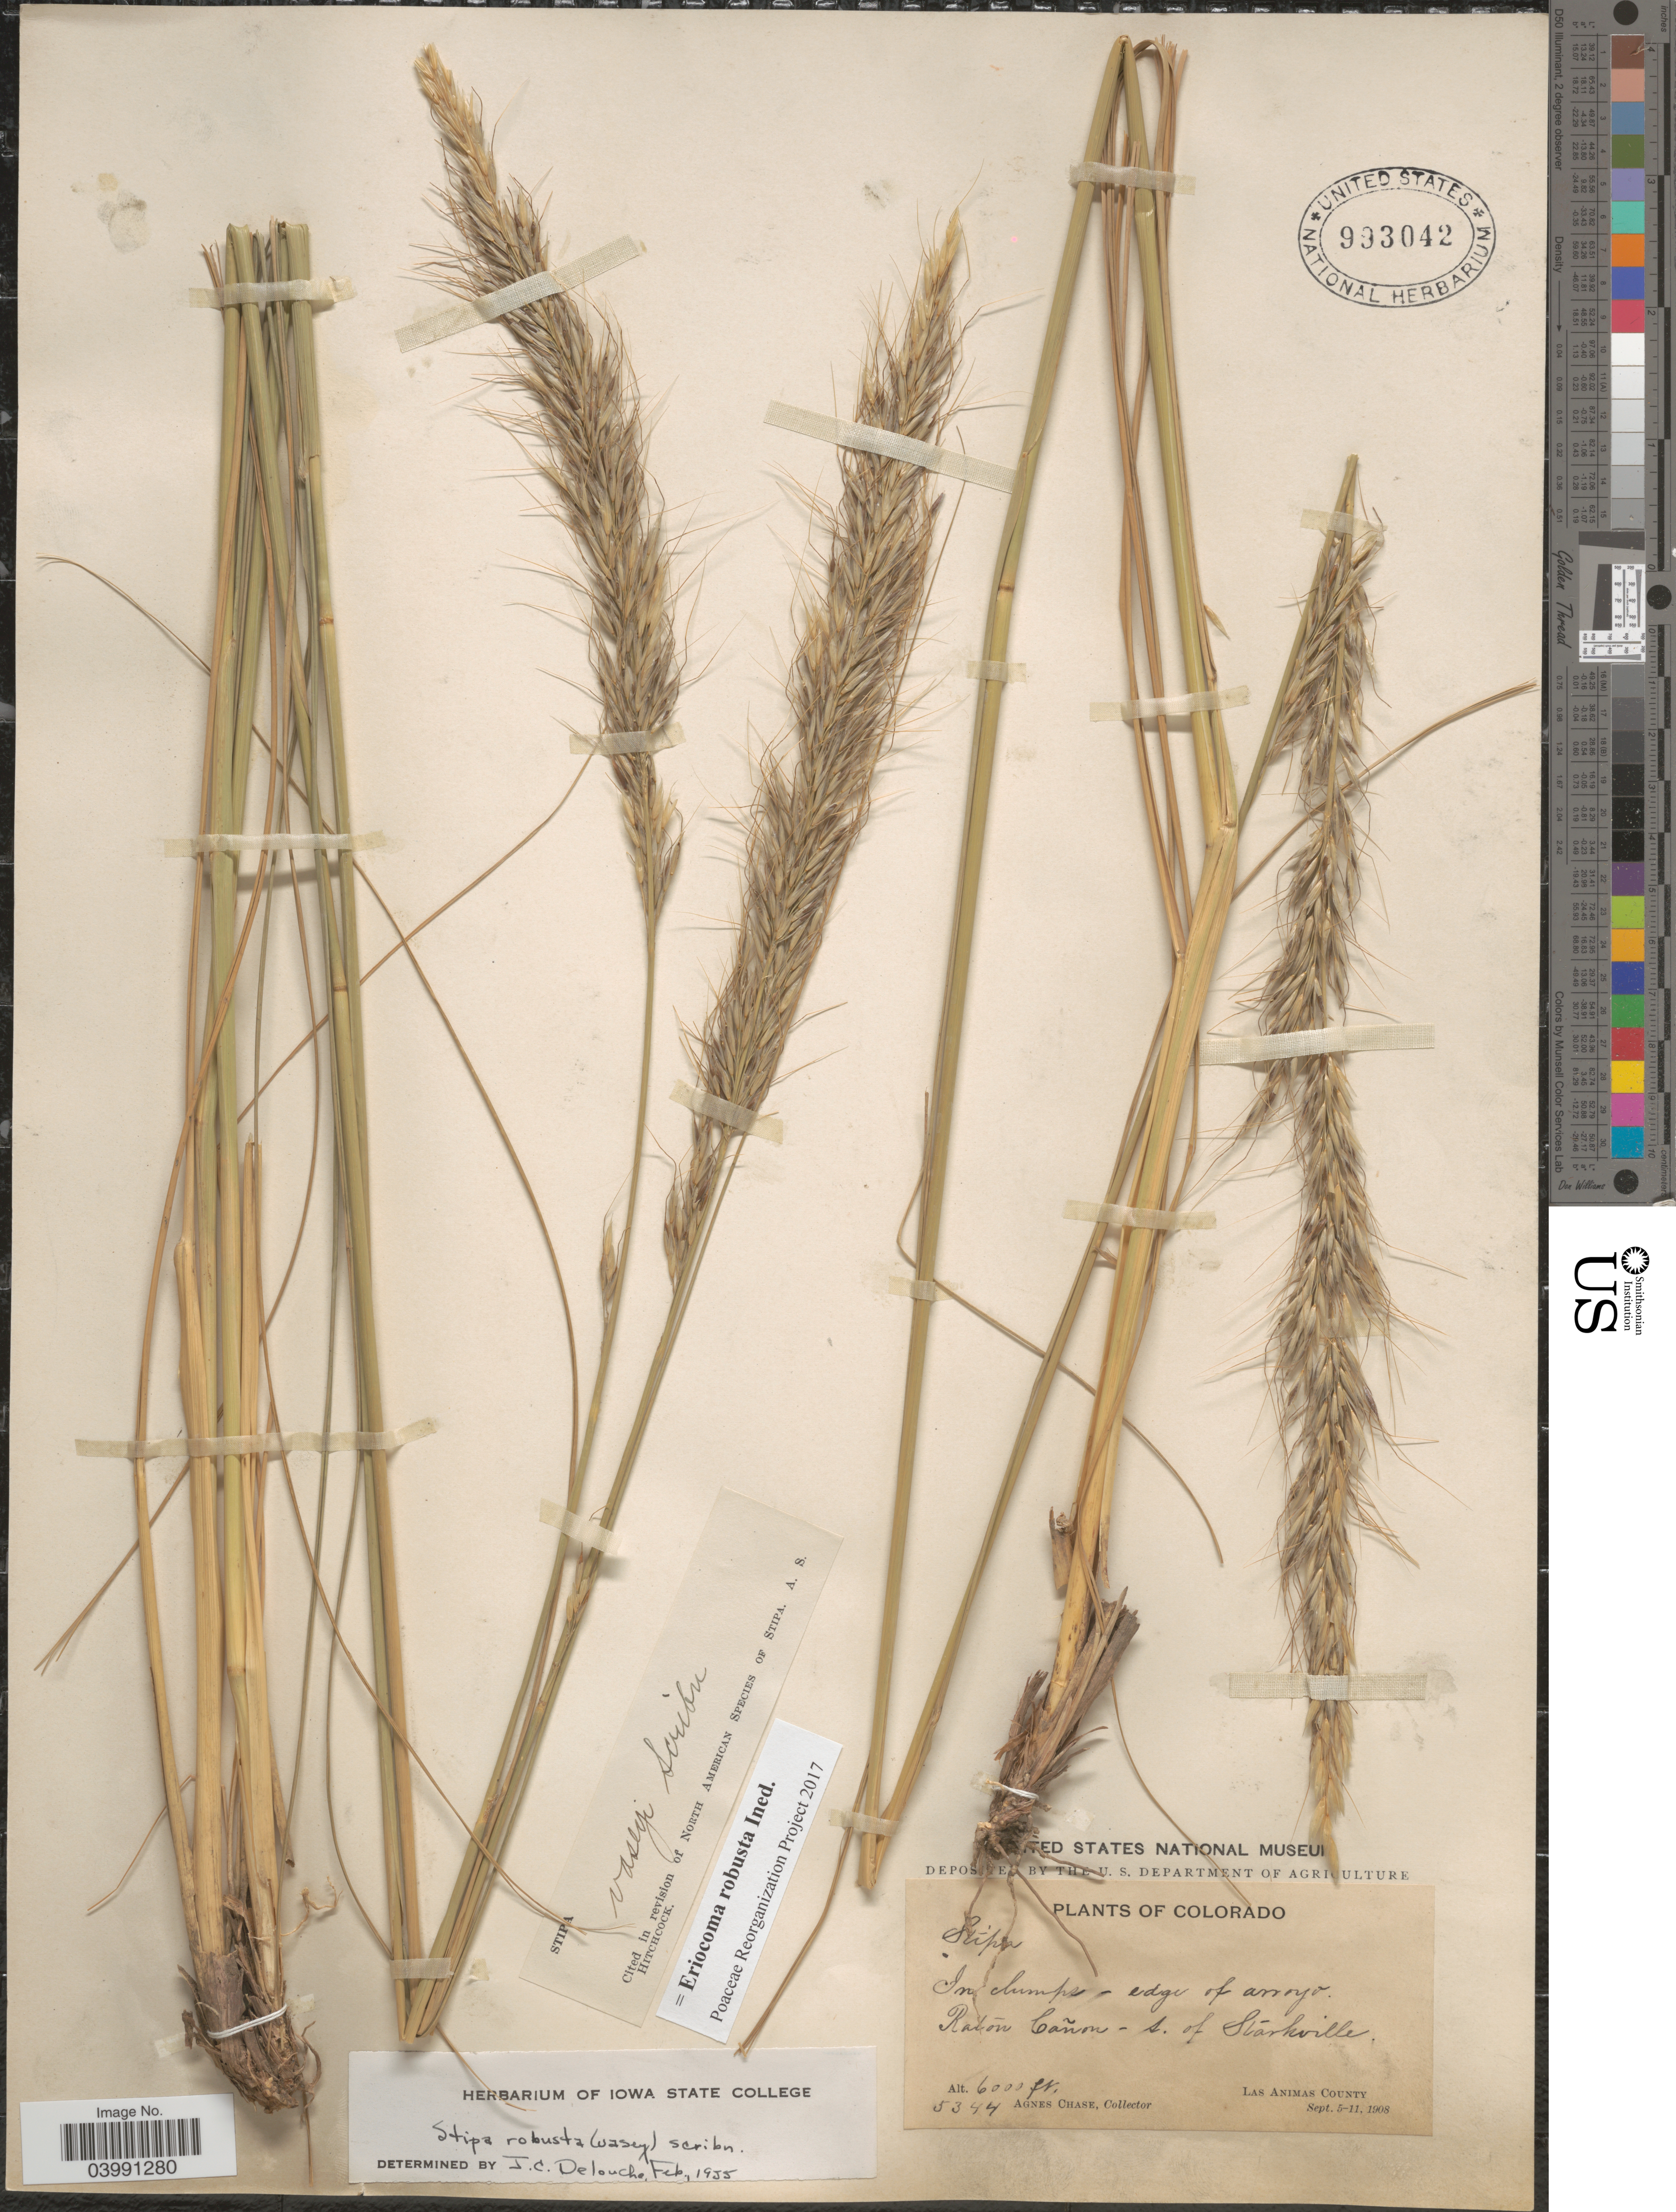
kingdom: Plantae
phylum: Tracheophyta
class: Liliopsida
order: Poales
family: Poaceae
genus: Eriocoma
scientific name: Eriocoma robusta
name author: (Vasey) Romasch.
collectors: A. Chase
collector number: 5344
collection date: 1908-09-05/1908-09-11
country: United States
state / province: Colorado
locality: Raton Cañon - S. of Starkville. Las Animas County.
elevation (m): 1829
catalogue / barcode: US 993042